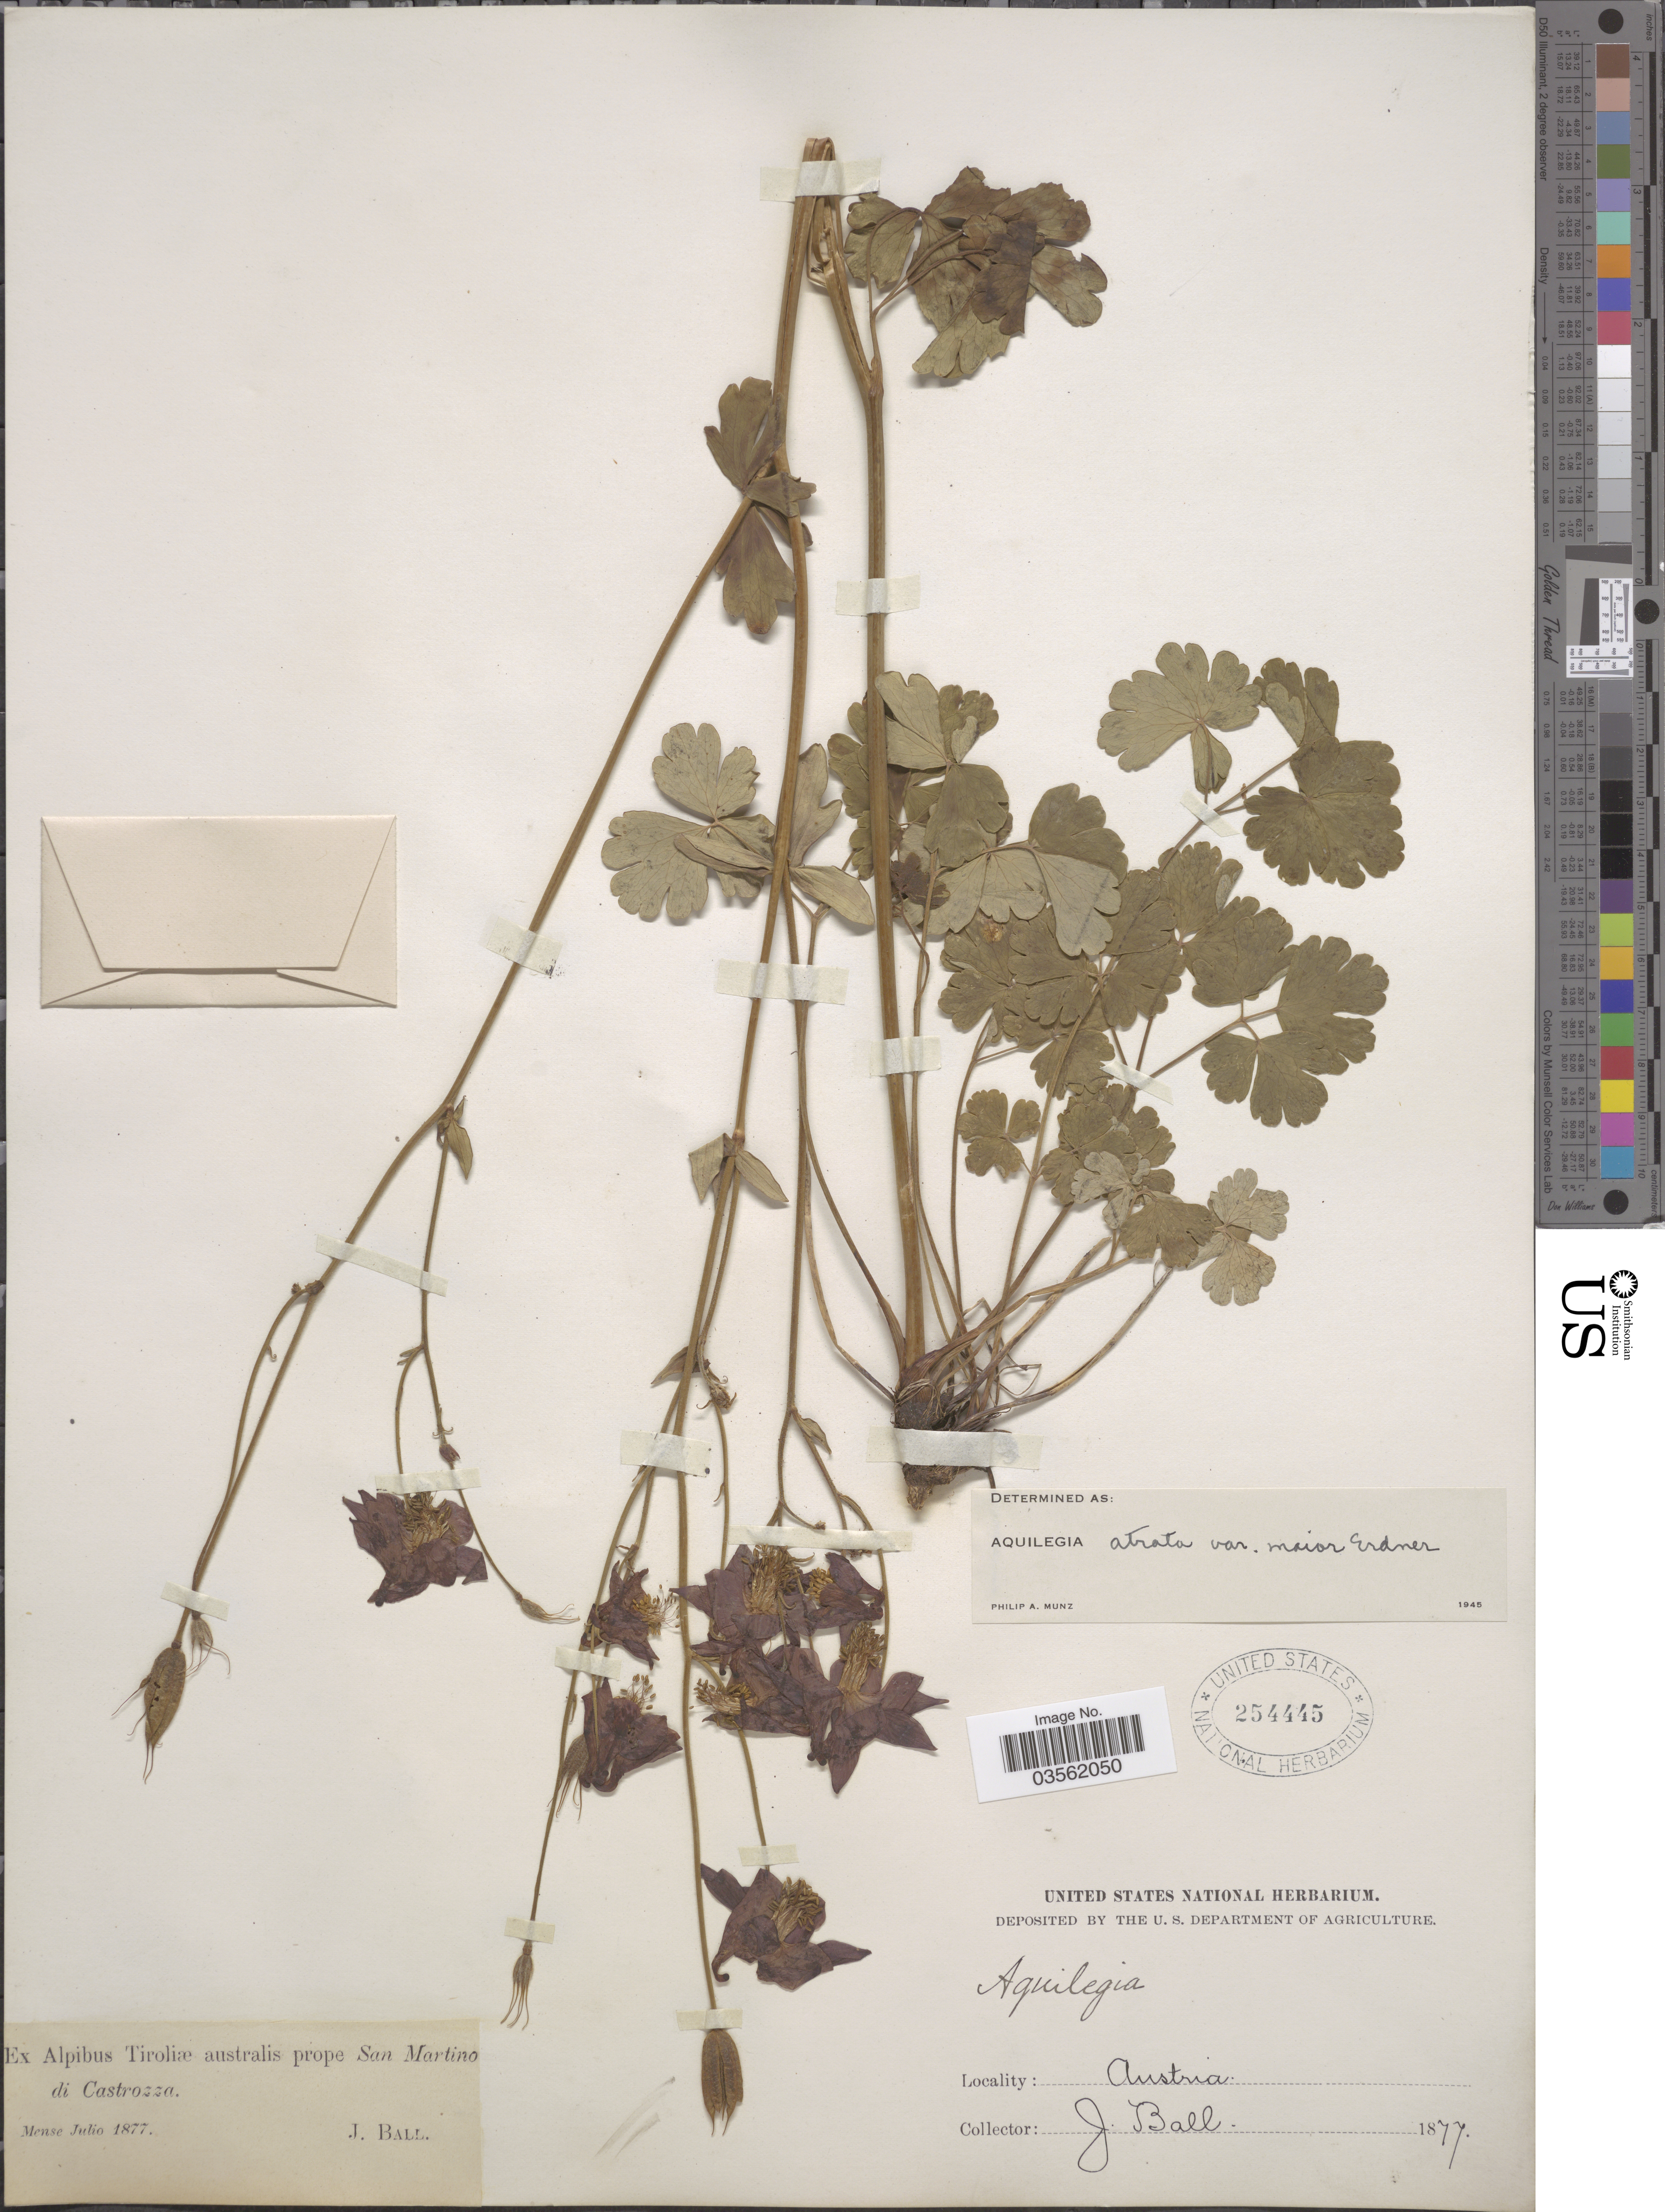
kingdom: Plantae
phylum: Tracheophyta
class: Magnoliopsida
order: Ranunculales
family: Ranunculaceae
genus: Aquilegia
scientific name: Aquilegia atrata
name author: Koch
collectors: J. Ball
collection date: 1877-07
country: Austria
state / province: Tirol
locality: Ex Alpibus Tiroliæ australis prope San Martino di Castrozza.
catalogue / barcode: US 254445